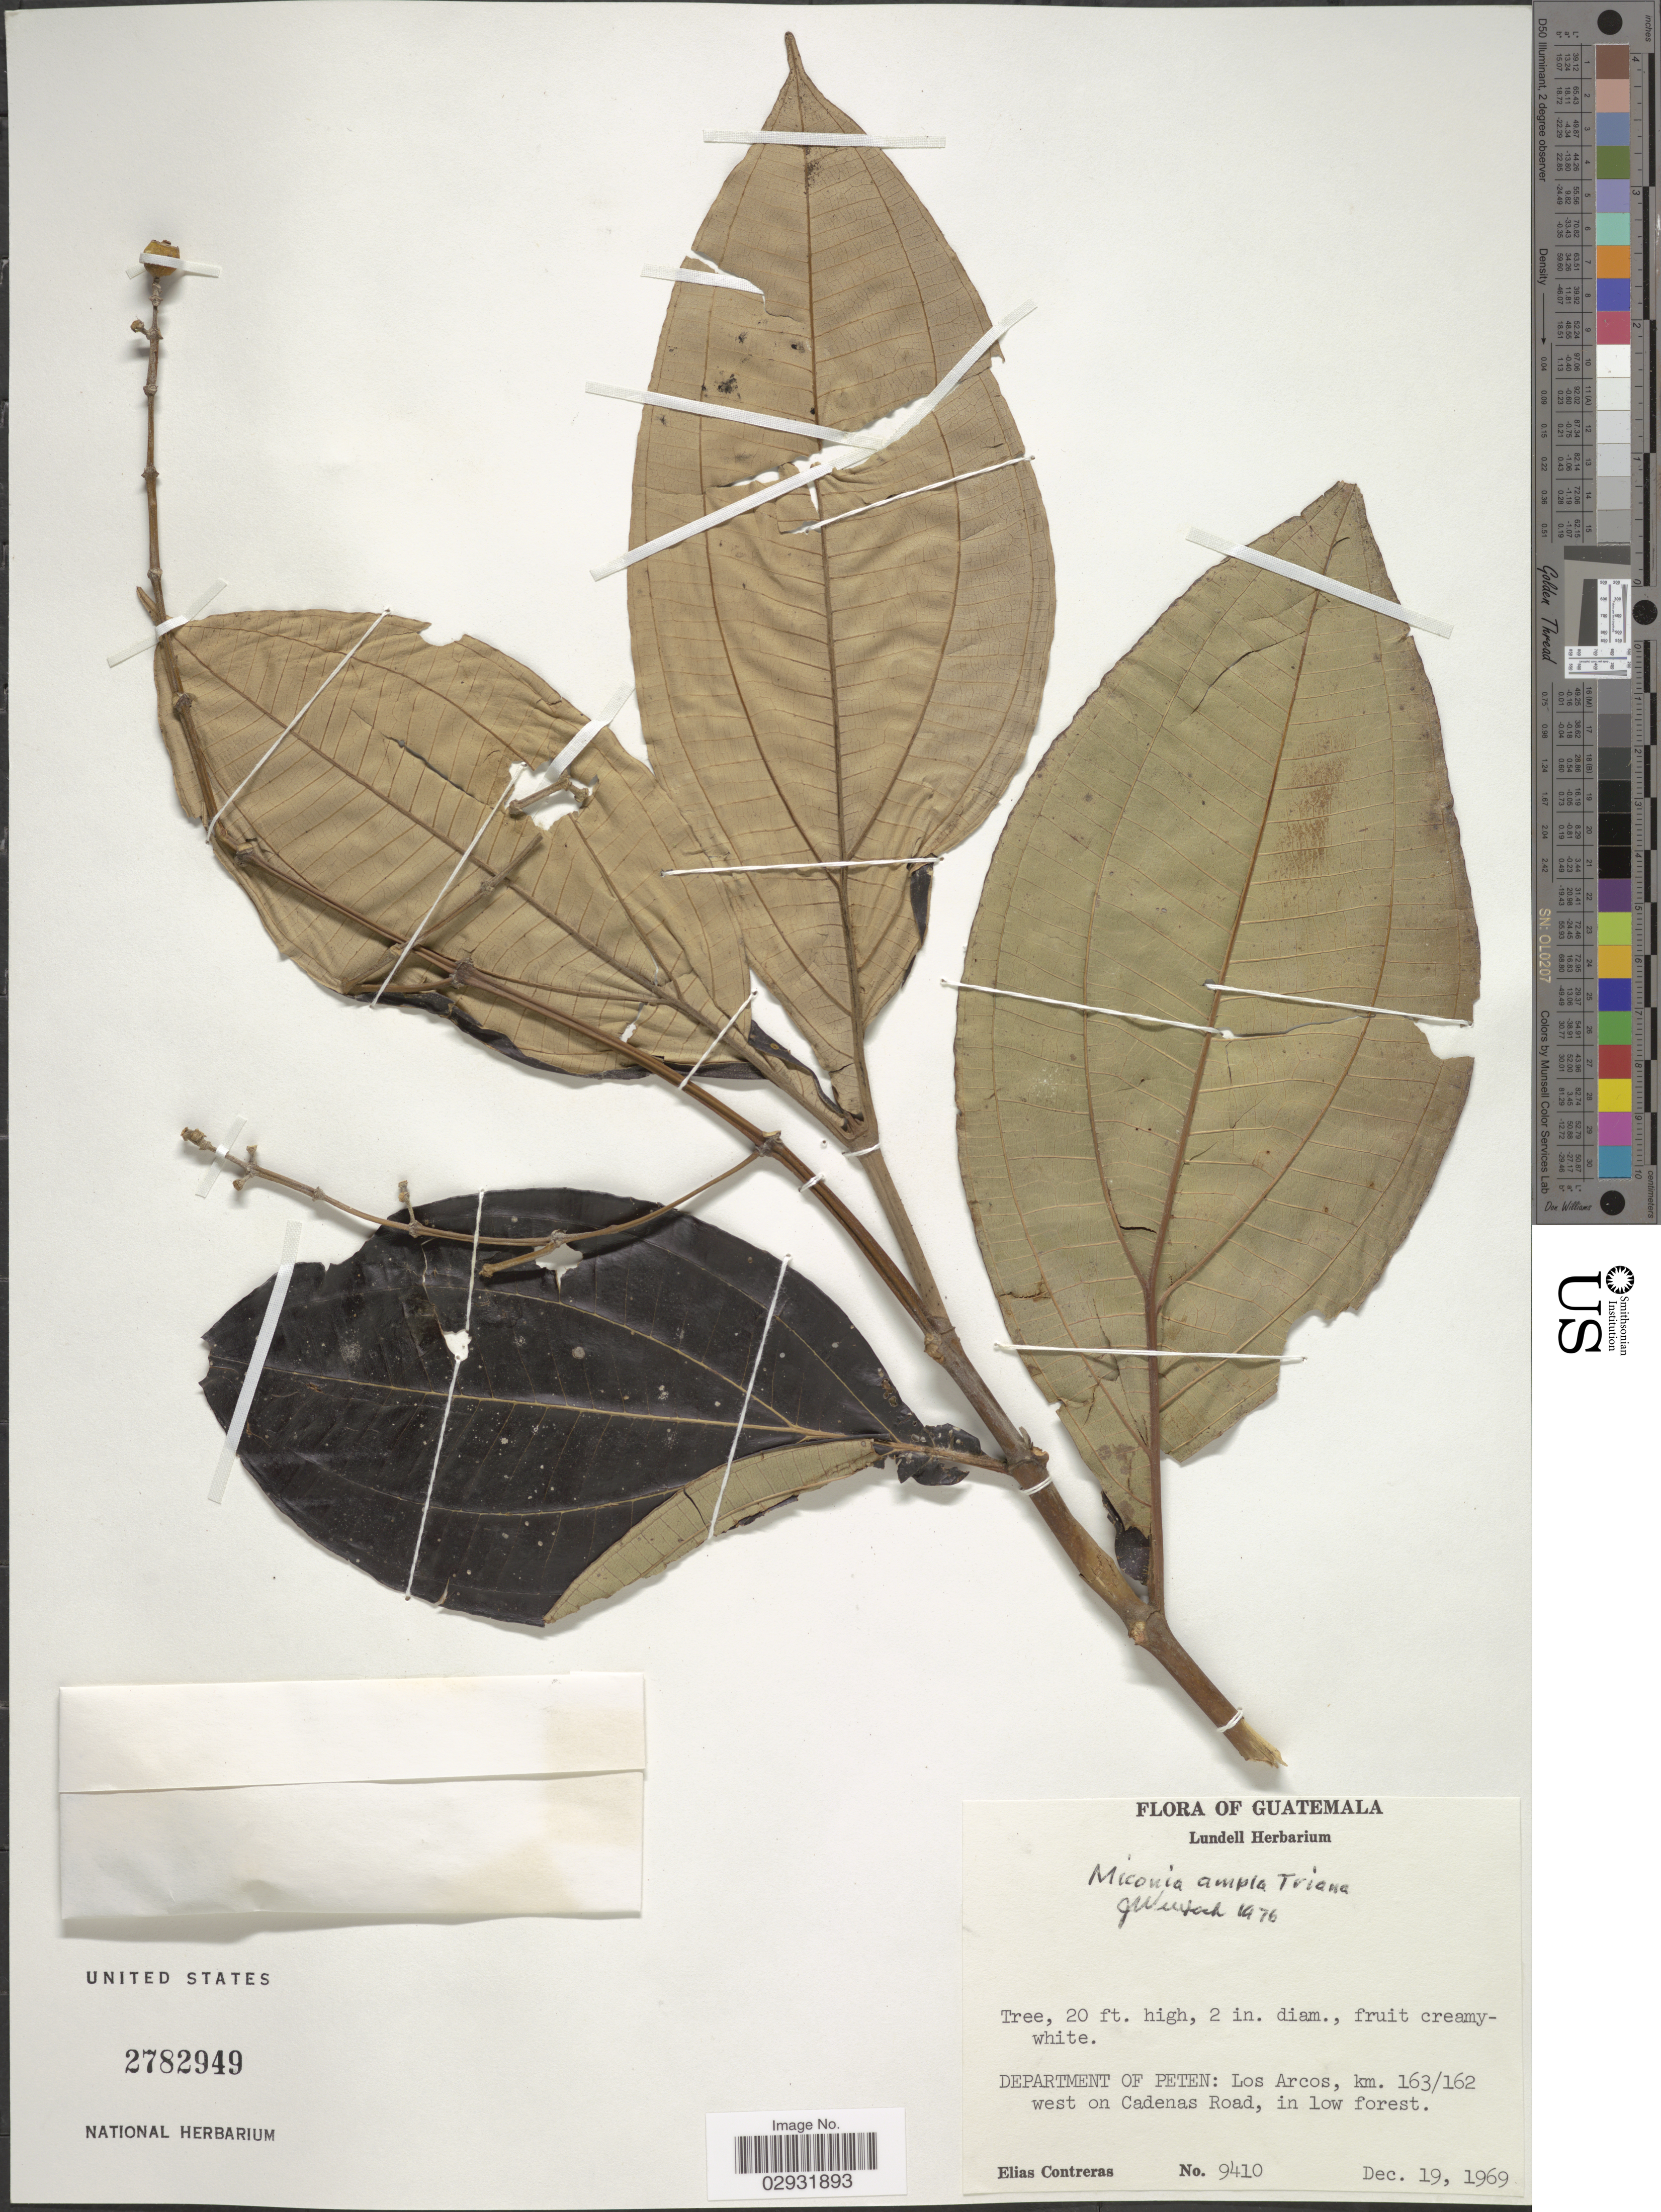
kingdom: Plantae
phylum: Tracheophyta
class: Magnoliopsida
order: Myrtales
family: Melastomataceae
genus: Miconia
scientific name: Miconia ampla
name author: Triana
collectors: E. Contreras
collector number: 9410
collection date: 1969-12-19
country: Guatemala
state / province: El Petén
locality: Department of Peten: Los Arcos, km. 163/162 west on Cadenas Road.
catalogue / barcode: US 2782949